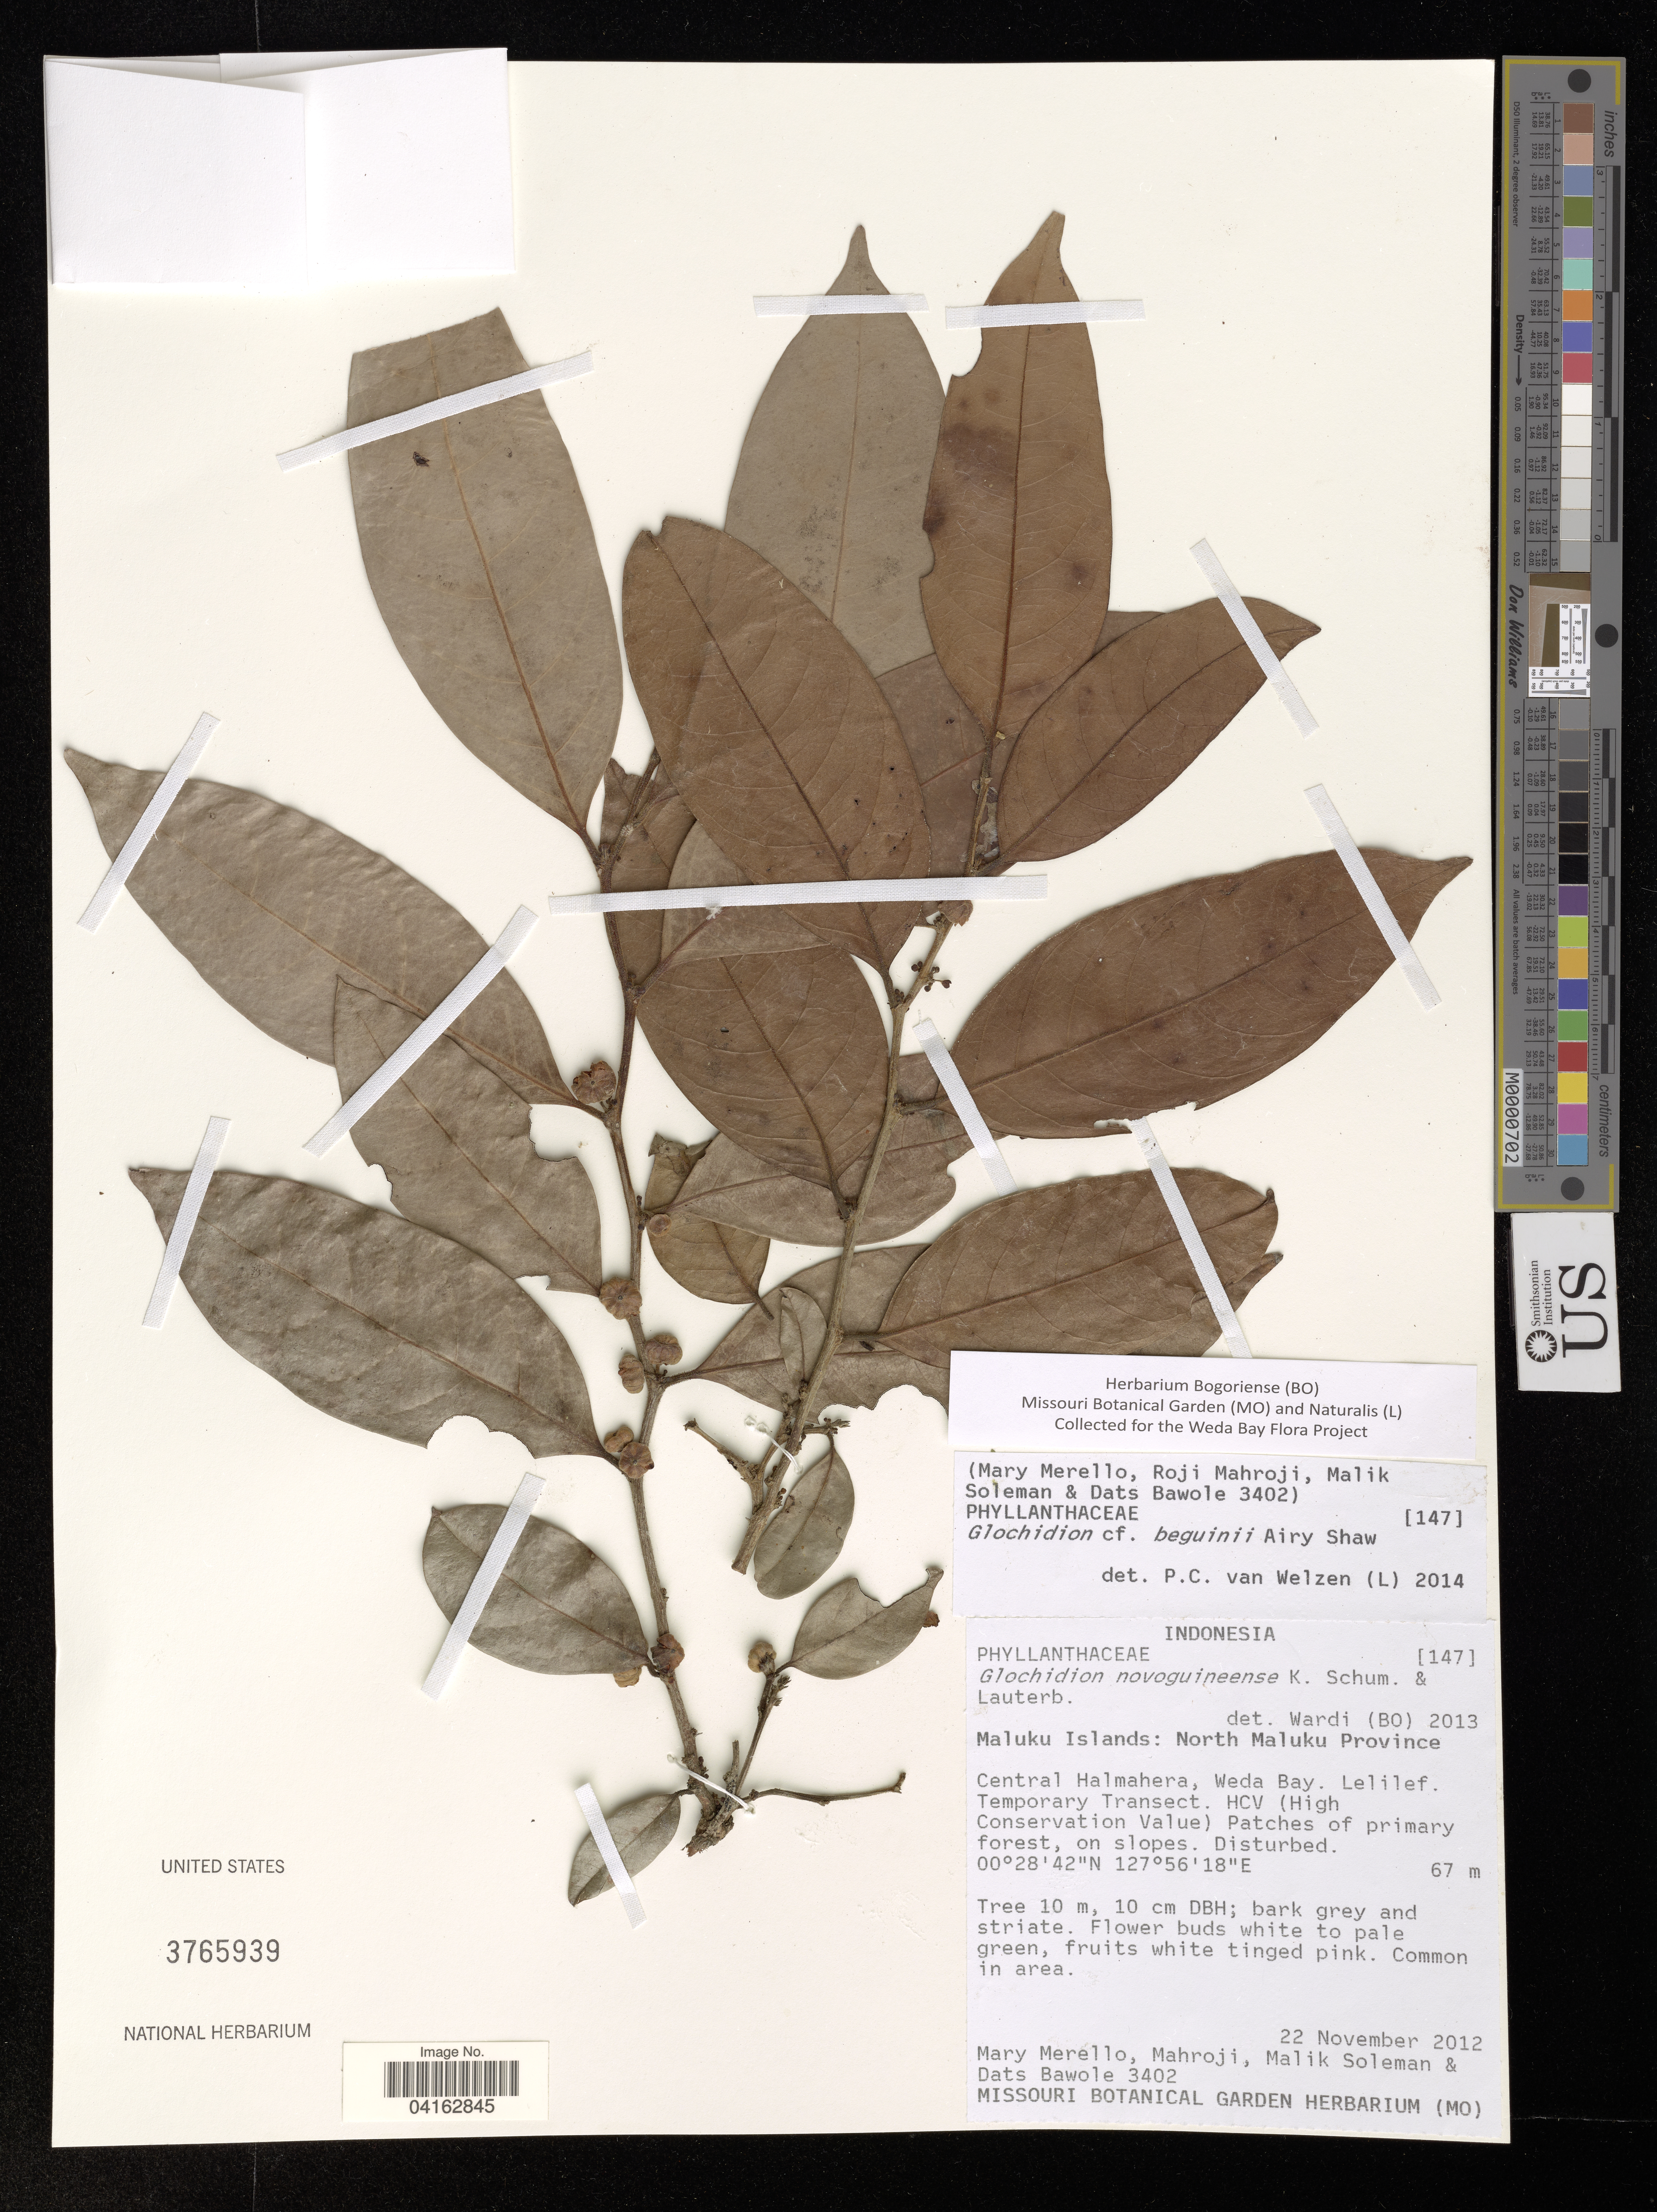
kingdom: Plantae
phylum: Tracheophyta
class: Magnoliopsida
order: Malpighiales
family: Phyllanthaceae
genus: Glochidion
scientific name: Glochidion beguinii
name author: Airy Shaw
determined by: Welzen, P. C. van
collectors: M. Merello, R. Mahroji, M. Soleman & D. Bawole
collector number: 3402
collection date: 2012-11-22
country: Indonesia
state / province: Maluku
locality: Maluku Islands: North Maluku Province. Central Halmahera, Weda Bay. Lelilef. Temporary Transect. HCV (High Conservation Value) Patches of primary forest, on slopes. Disturbed.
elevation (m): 67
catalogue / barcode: US 3765939